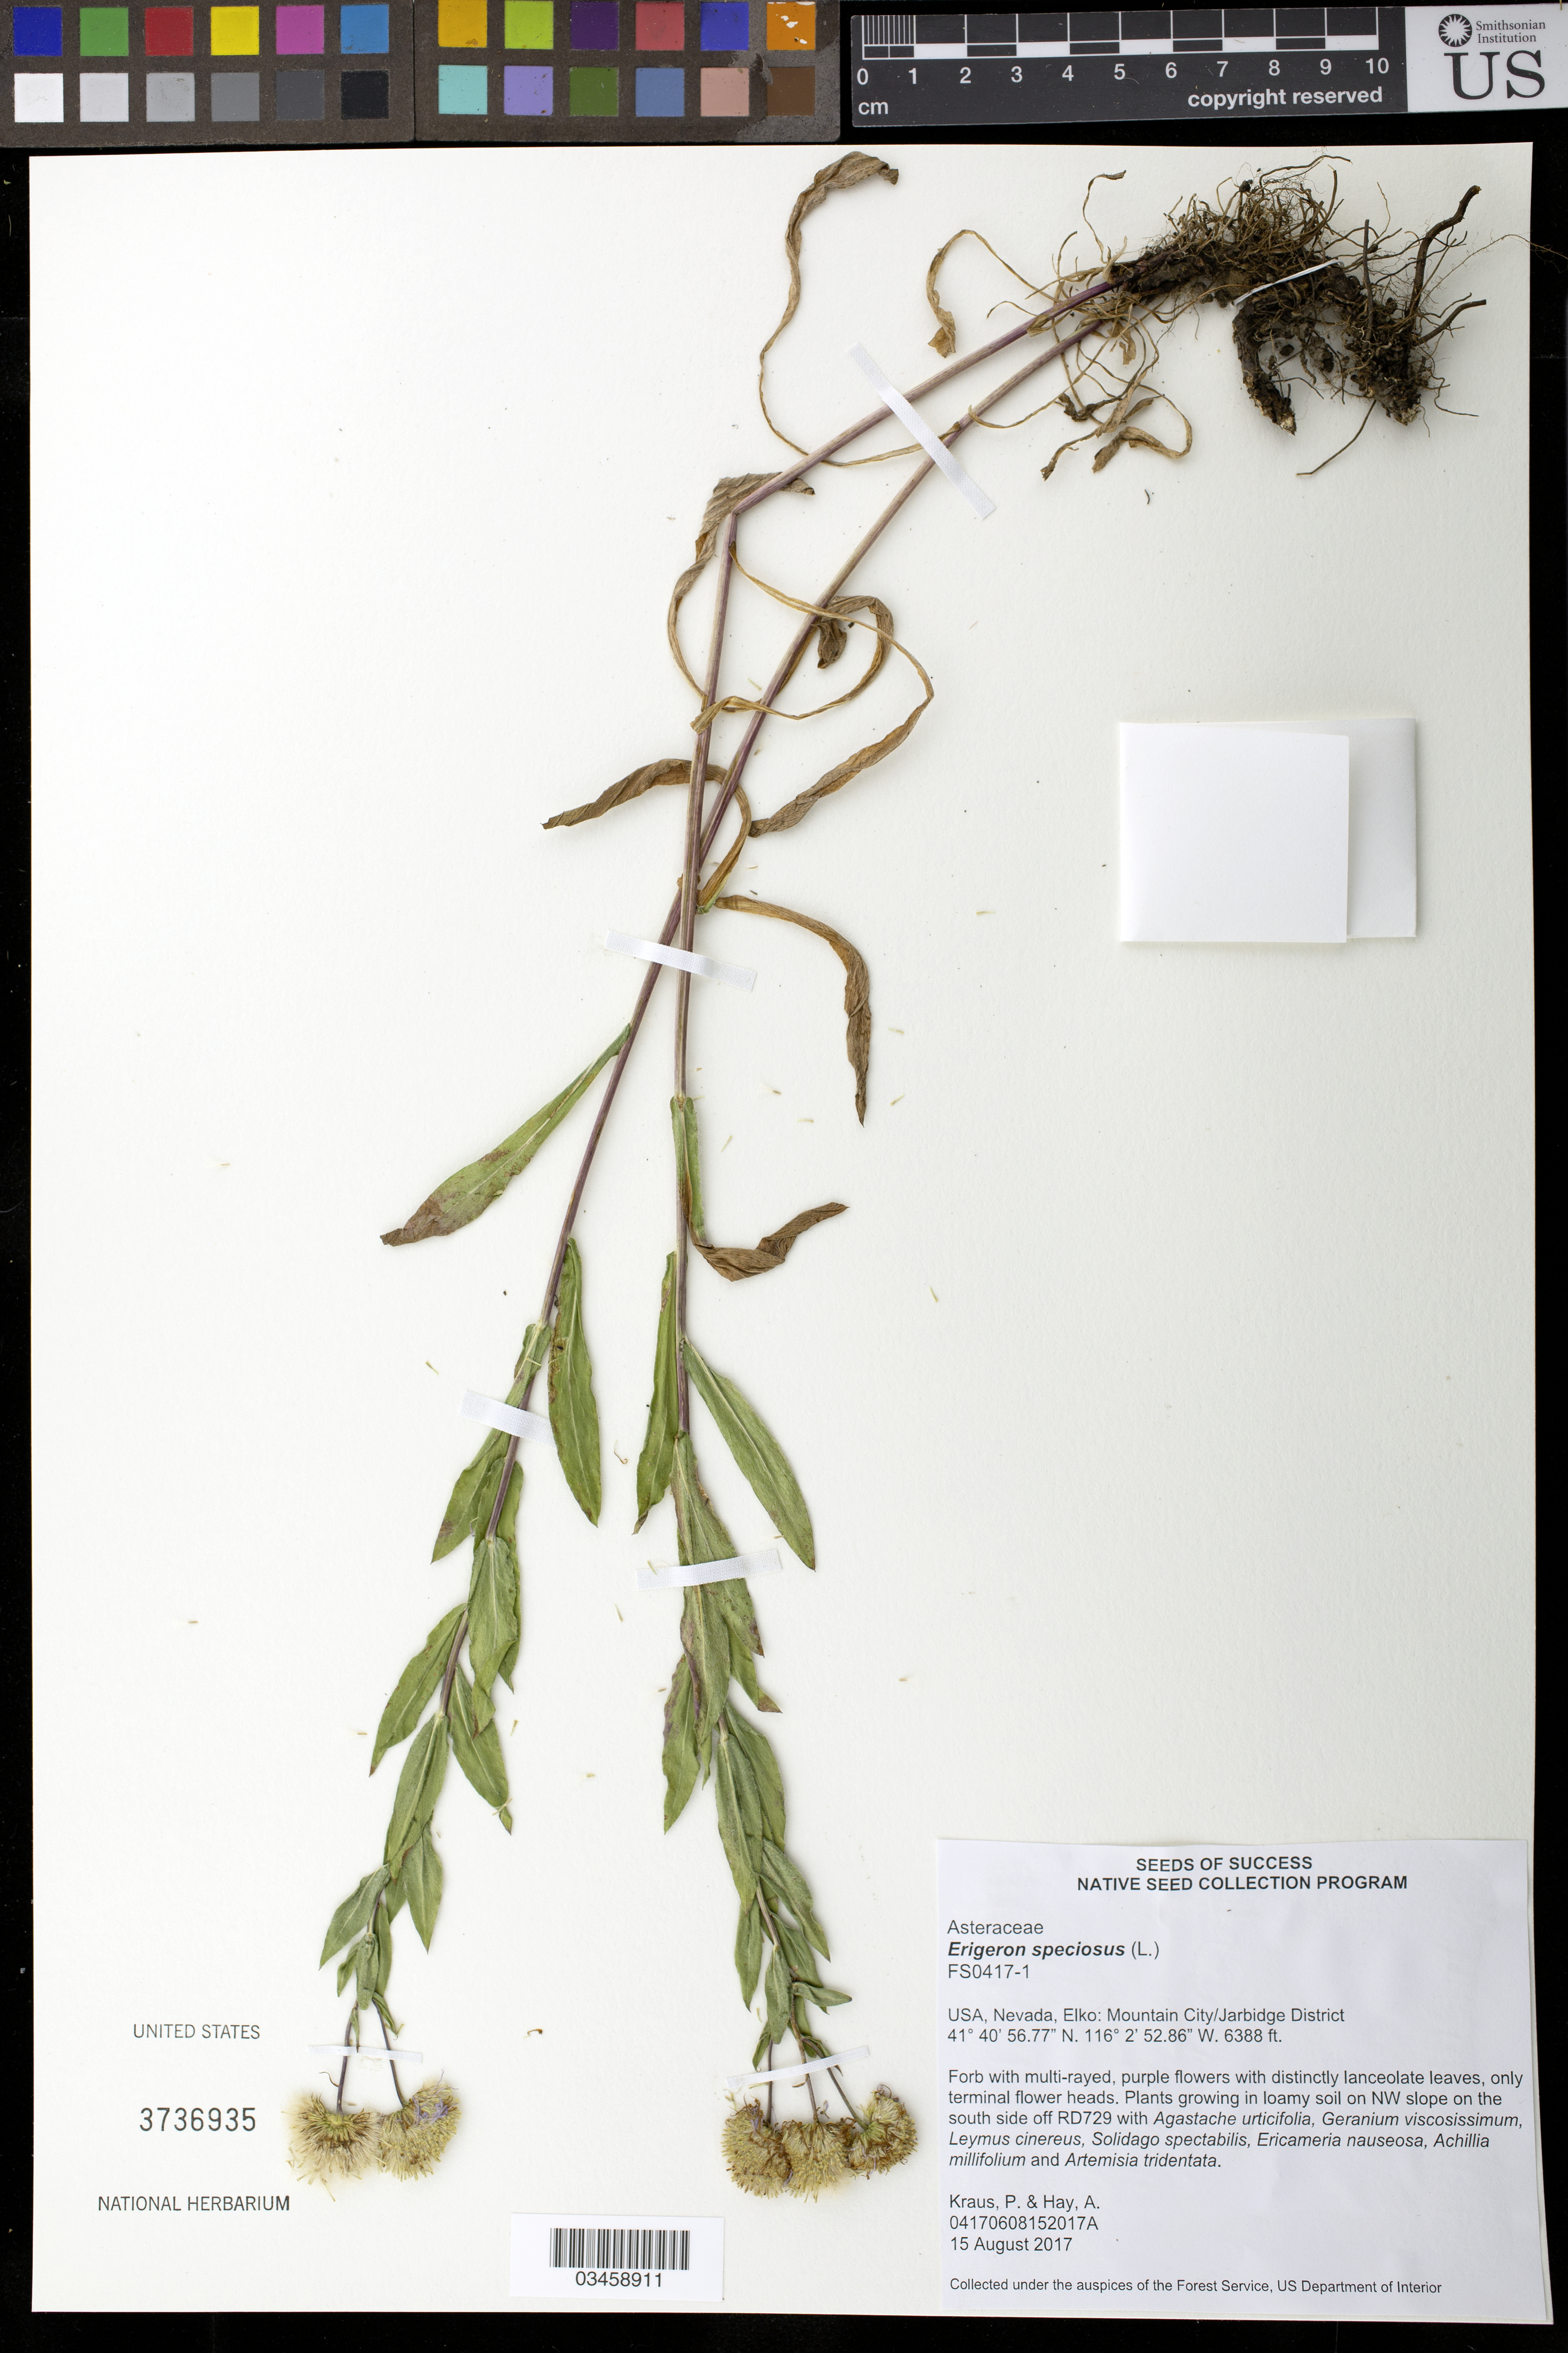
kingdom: Plantae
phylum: Tracheophyta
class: Magnoliopsida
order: Asterales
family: Asteraceae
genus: Erigeron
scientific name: Erigeron speciosus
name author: (Lindl.) DC.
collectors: P. Kraus & A. Hay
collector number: FS0417-1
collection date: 2017-08-15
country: United States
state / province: Nevada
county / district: Elko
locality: Mountain City/ Jarbidge District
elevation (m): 1947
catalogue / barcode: US 3736935